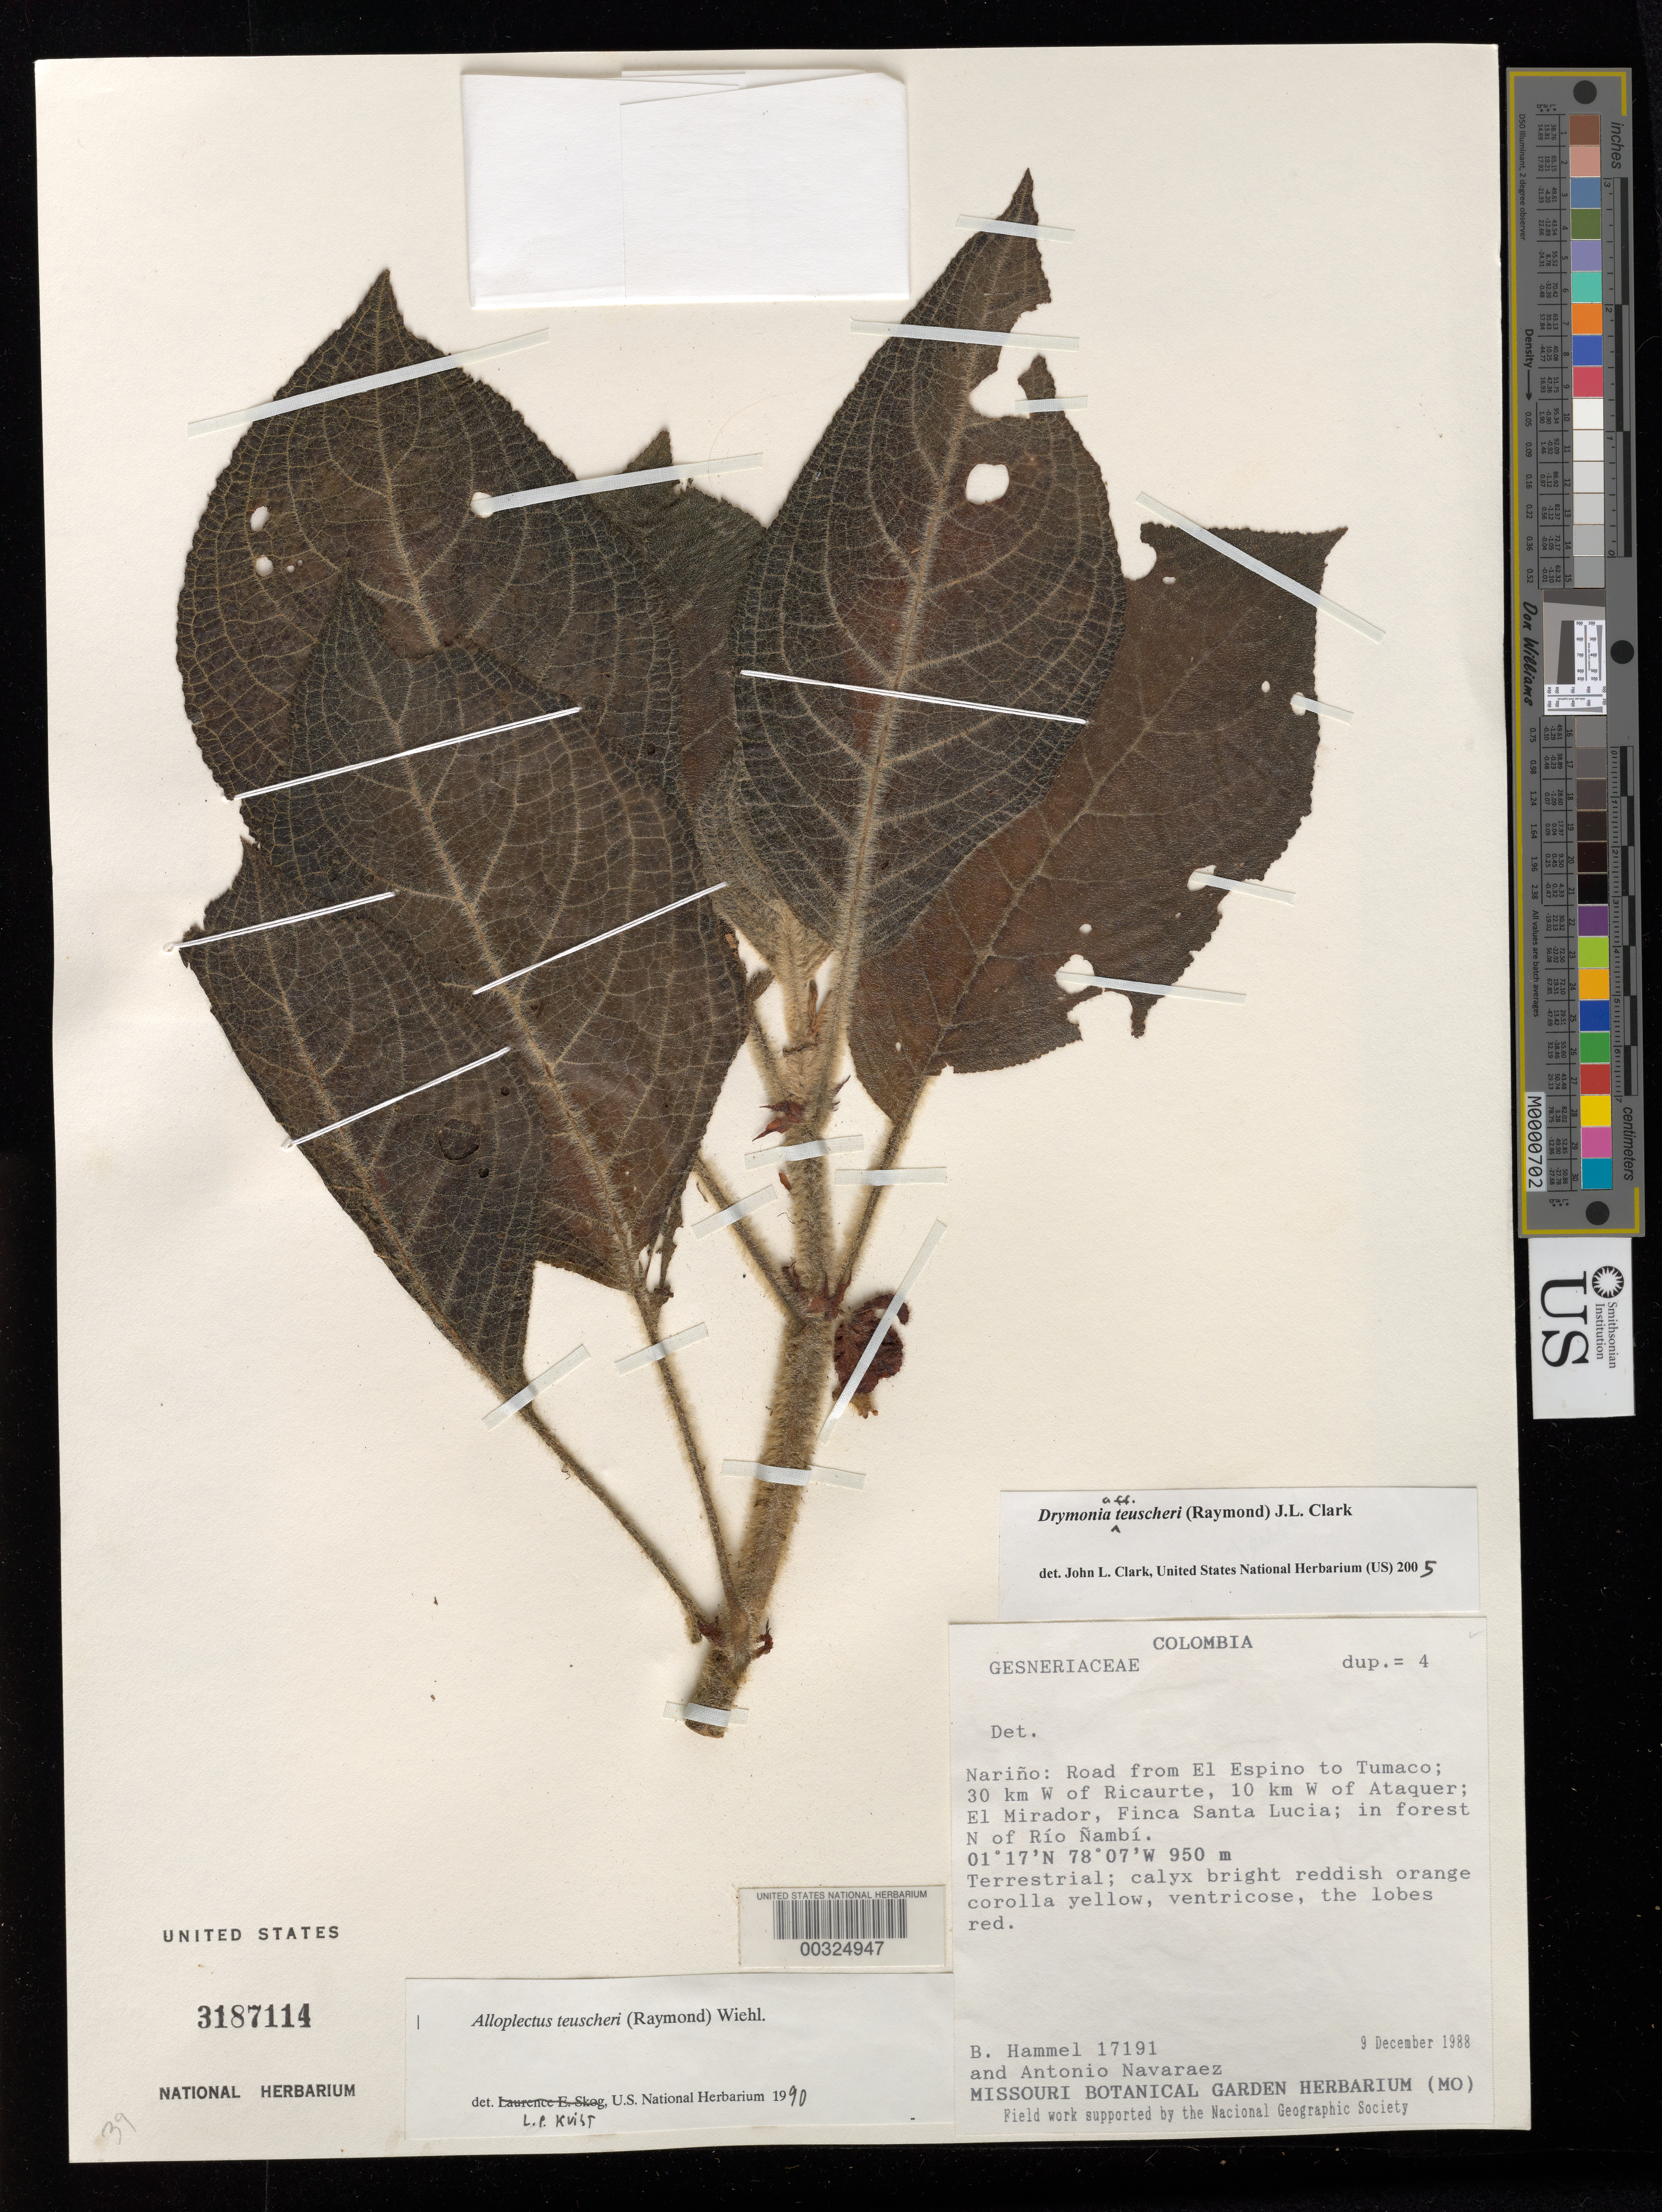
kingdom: Plantae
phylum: Tracheophyta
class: Magnoliopsida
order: Lamiales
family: Gesneriaceae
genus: Drymonia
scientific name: Drymonia teuscheri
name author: (Raymond) J.L. Clark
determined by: Clark, J. L., (SEL), The Marie Selby Botanical Garden (UNITED STATES)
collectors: B. Hammel & A. Navaraez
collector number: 17191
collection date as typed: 09 Dec 1988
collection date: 1988-12-09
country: Colombia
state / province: Nariño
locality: Nariño. Road from El Espino to Tumaco, 30 km W of Ricaurte, 10 km W of Ataquer, El Mirador, Finca Santa Lucia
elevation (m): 950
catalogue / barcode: US 3187114